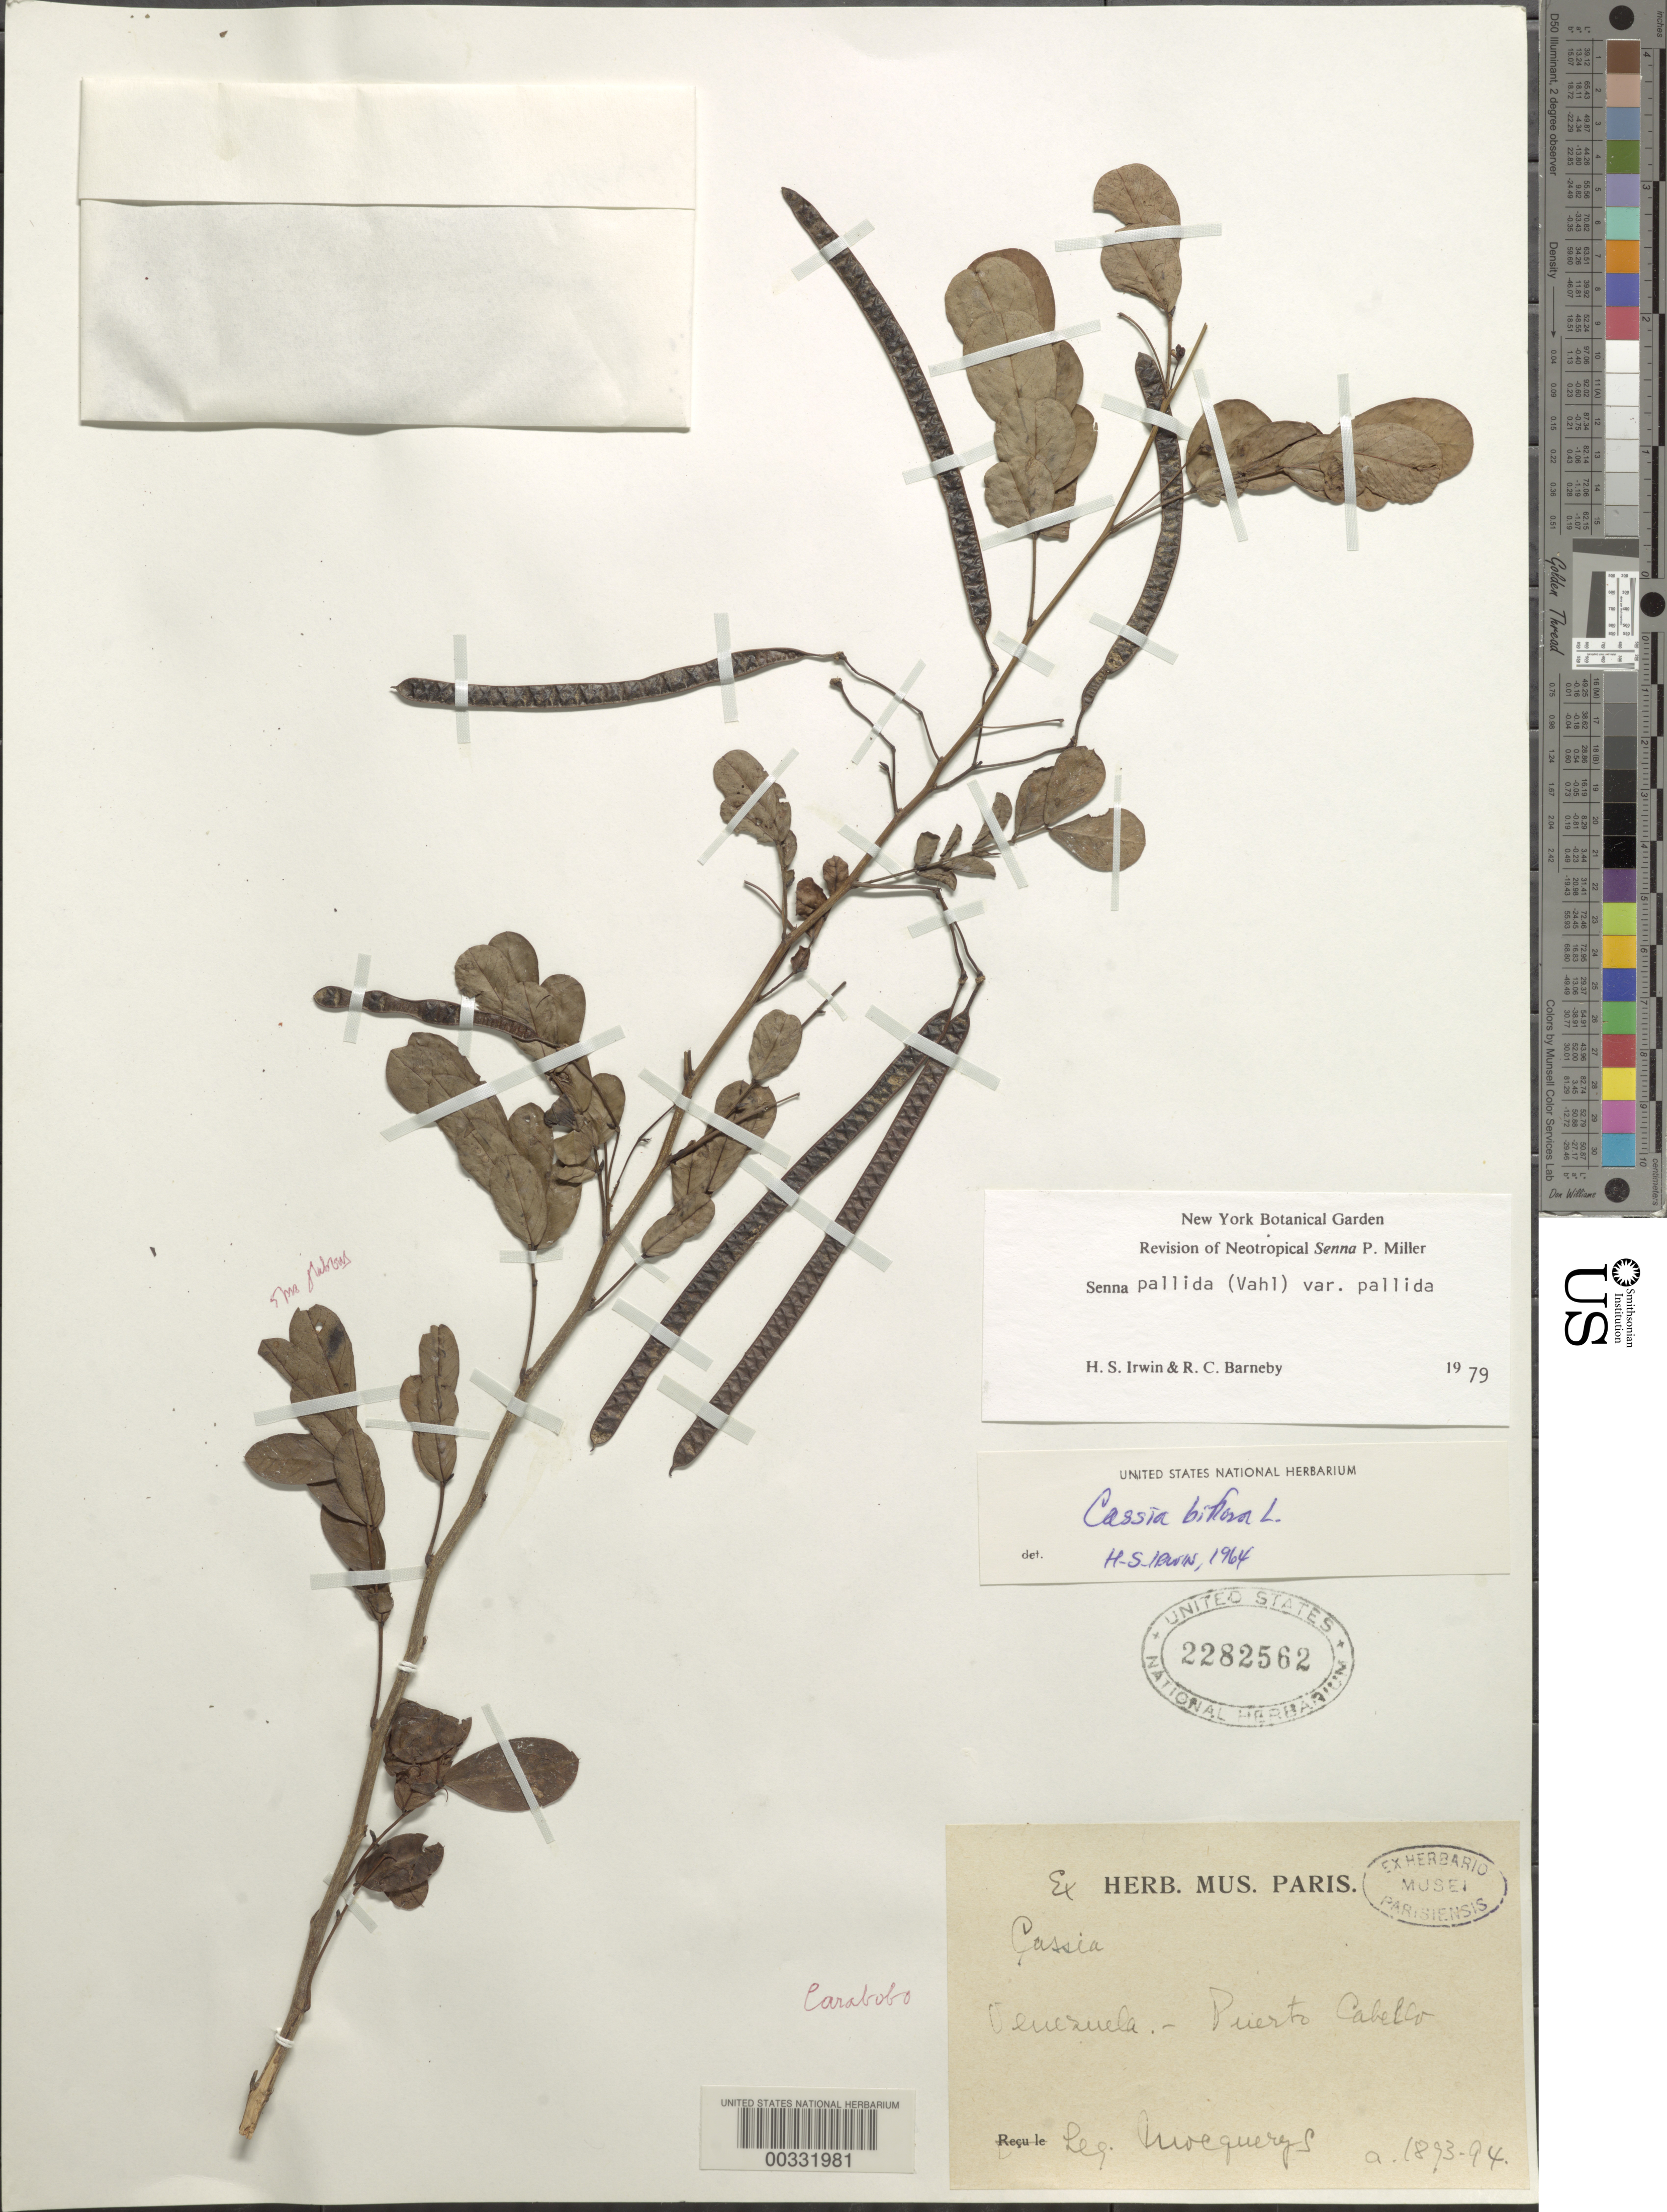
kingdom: Plantae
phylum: Tracheophyta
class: Magnoliopsida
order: Fabales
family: Fabaceae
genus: Senna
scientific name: Senna pallida var. pallida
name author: (Vahl) H.S. Irwin & Barneby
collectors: A. Mocquerys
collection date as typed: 1893 to -- -- 1894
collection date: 1893/1894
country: Venezuela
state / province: Carabobo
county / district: Puerto Cabello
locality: Puerto Cabello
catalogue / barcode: US 2282562